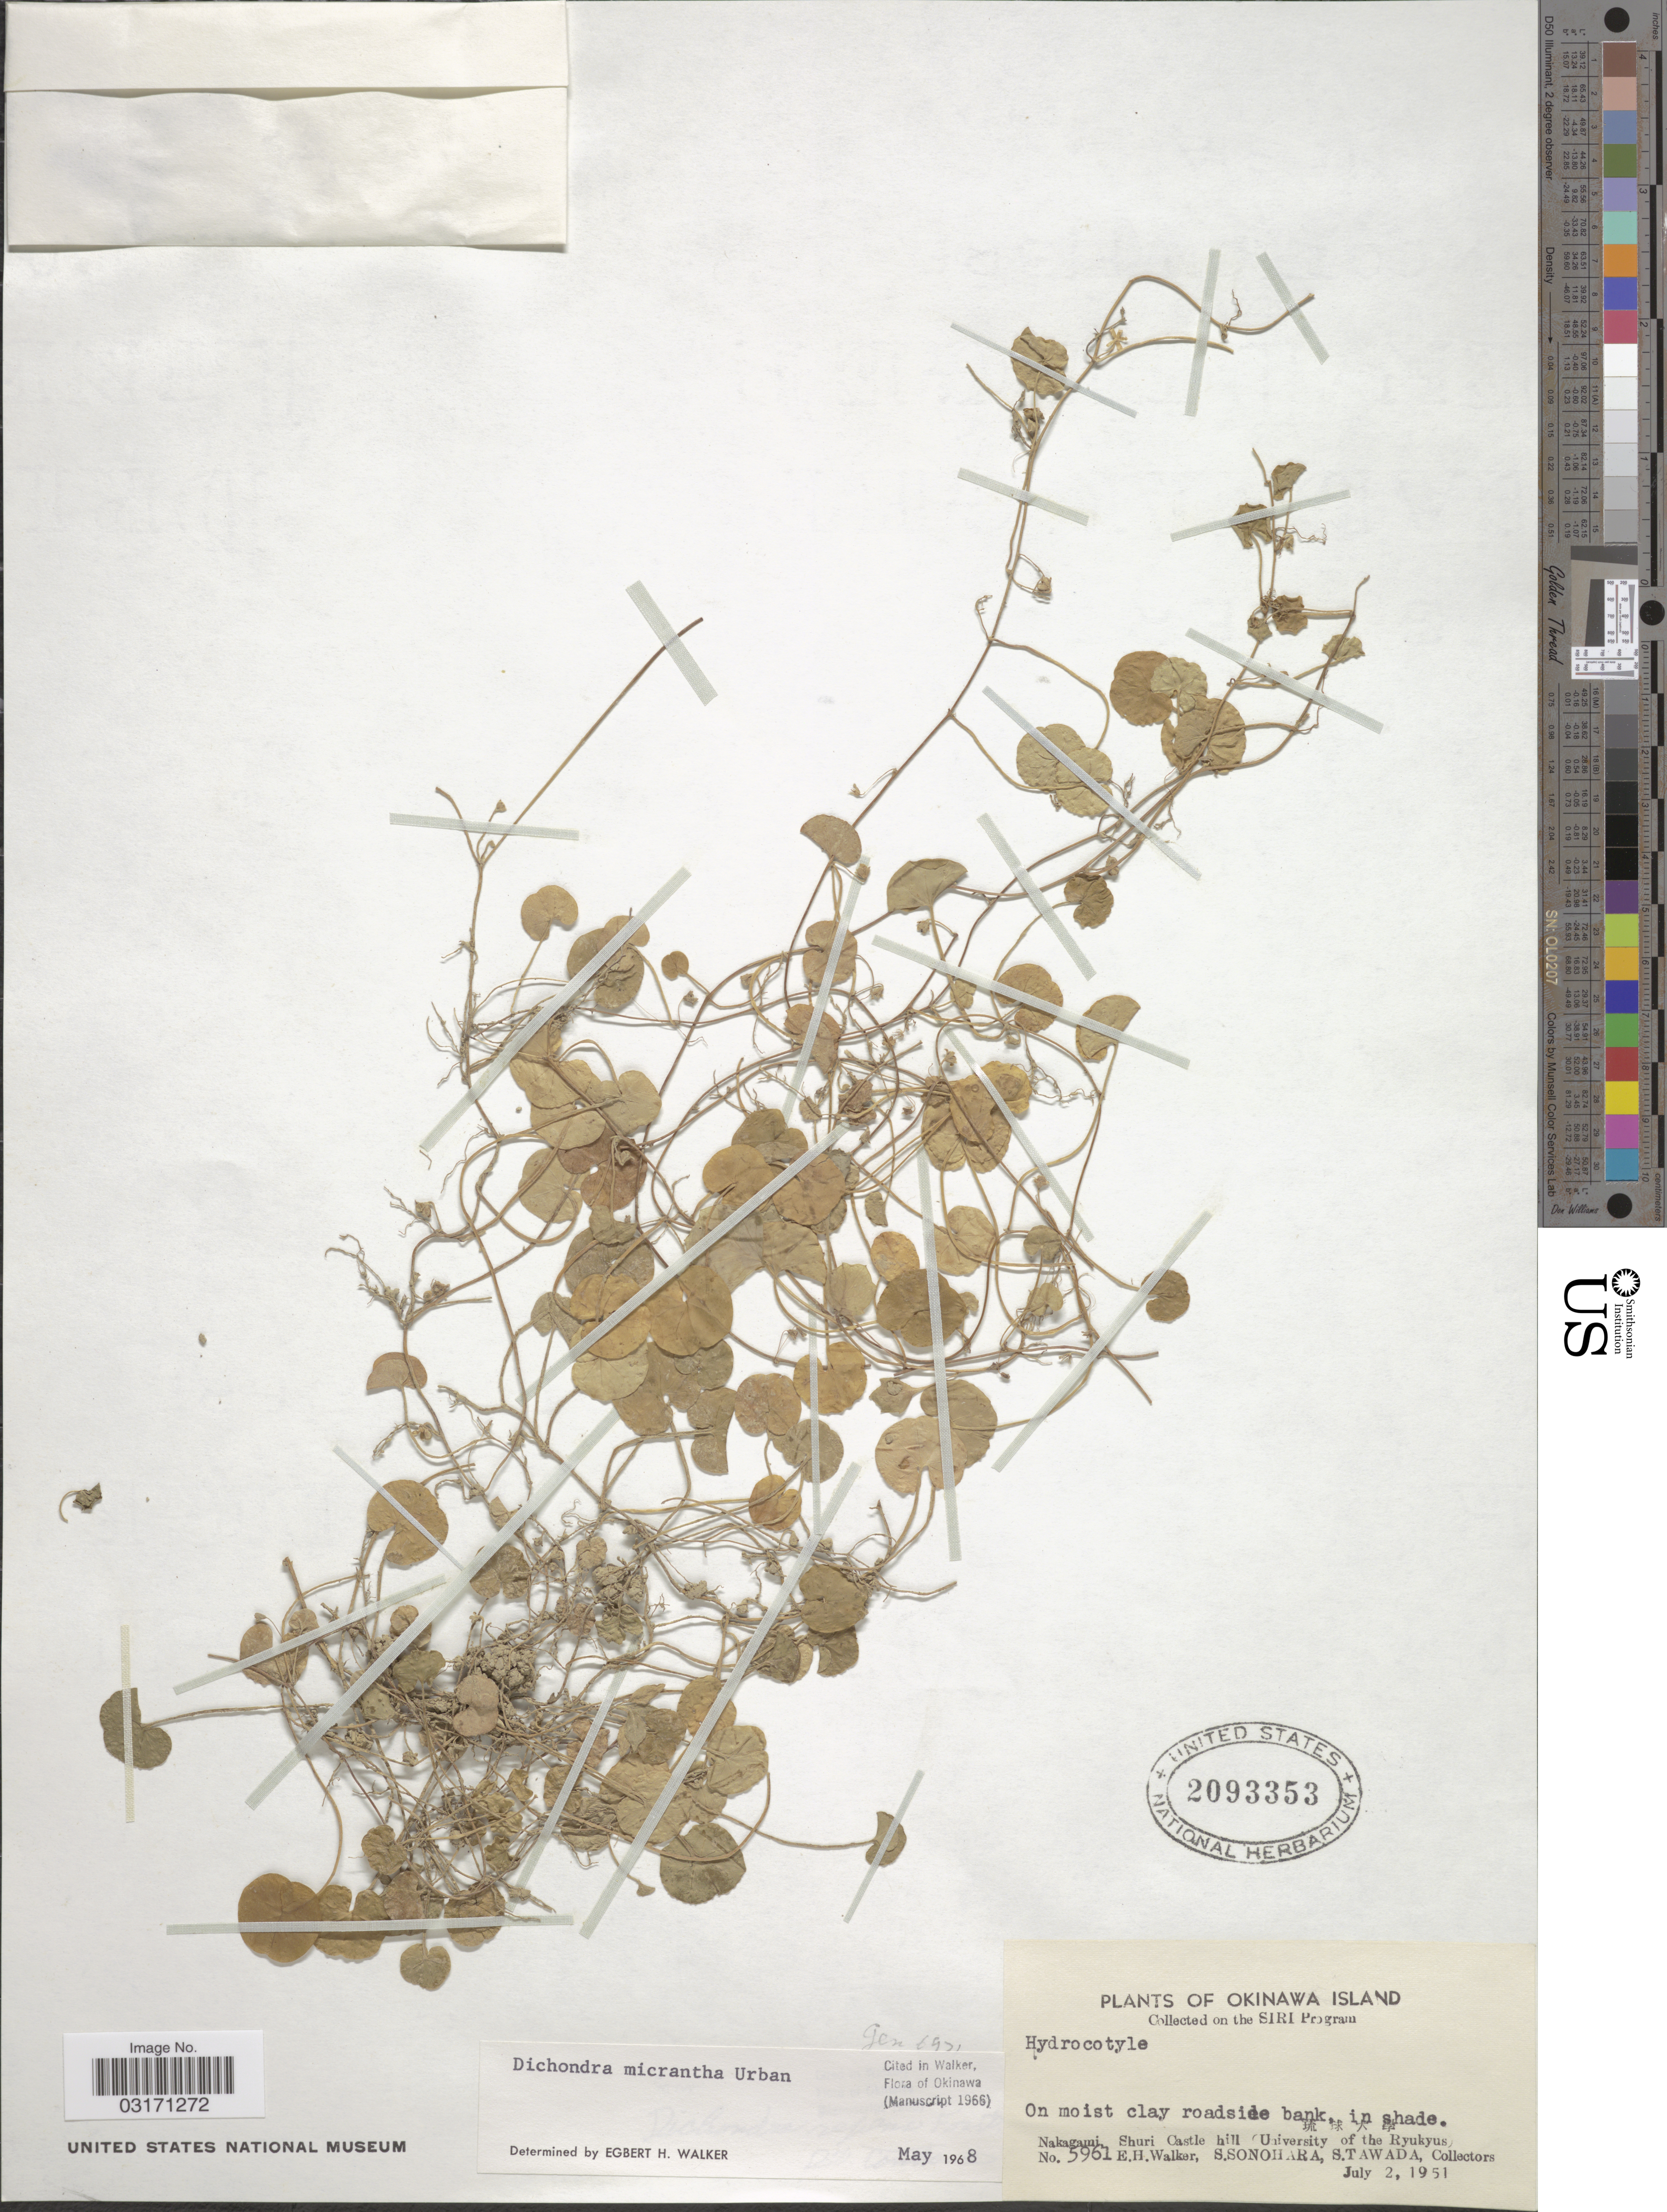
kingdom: Plantae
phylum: Tracheophyta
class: Magnoliopsida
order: Solanales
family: Convolvulaceae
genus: Dichondra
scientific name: Dichondra micrantha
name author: Urb.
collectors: E. H. Walker, S. Sonohara & S. Tawada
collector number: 5961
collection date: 1951-07-02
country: Japan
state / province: Okinawa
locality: Okinawa Island. Nakagami, Shuri Castle hill (University of the Ryukyus).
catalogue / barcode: US 2093353